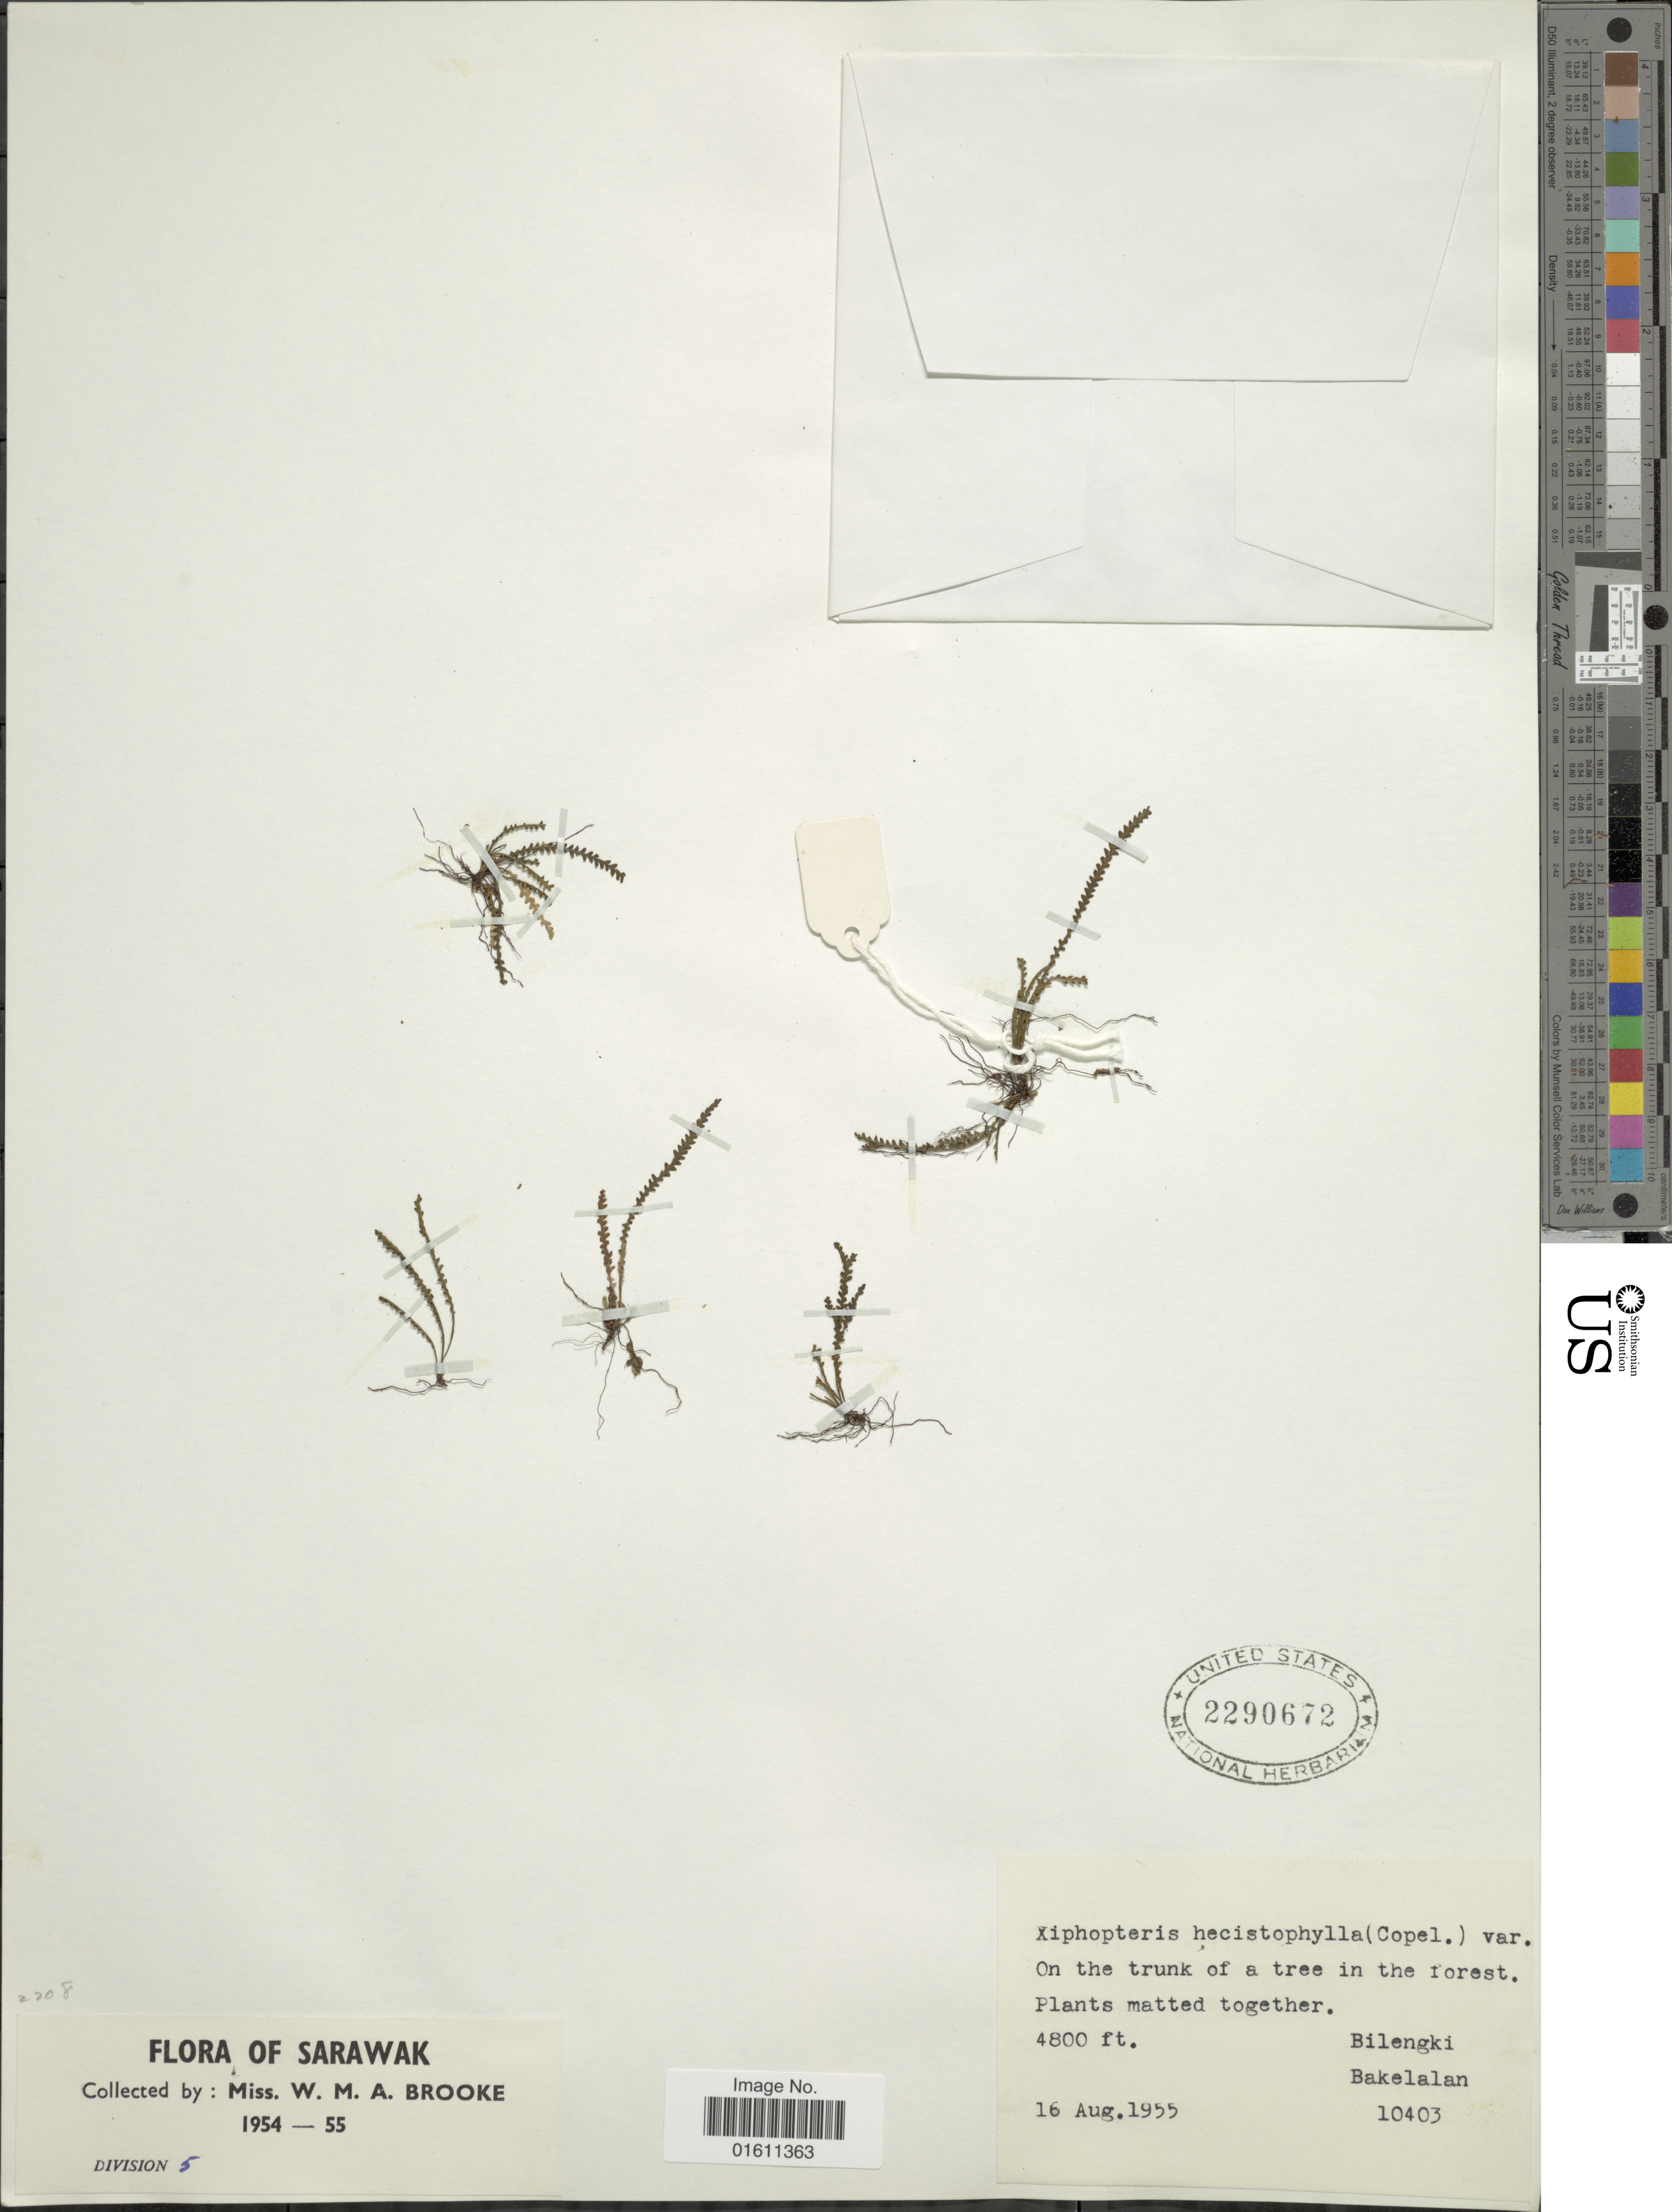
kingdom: Plantae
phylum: Tracheophyta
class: Polypodiopsida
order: Polypodiales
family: Polypodiaceae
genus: Xiphopterella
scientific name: Xiphopterella hecistophylla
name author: (Copel.) Parris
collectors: W. Brooke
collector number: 10403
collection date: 1955-08-16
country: Malaysia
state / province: Sarawak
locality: Sarawak, Bilengki, Bakelalan.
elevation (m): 1463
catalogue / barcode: US 2290672